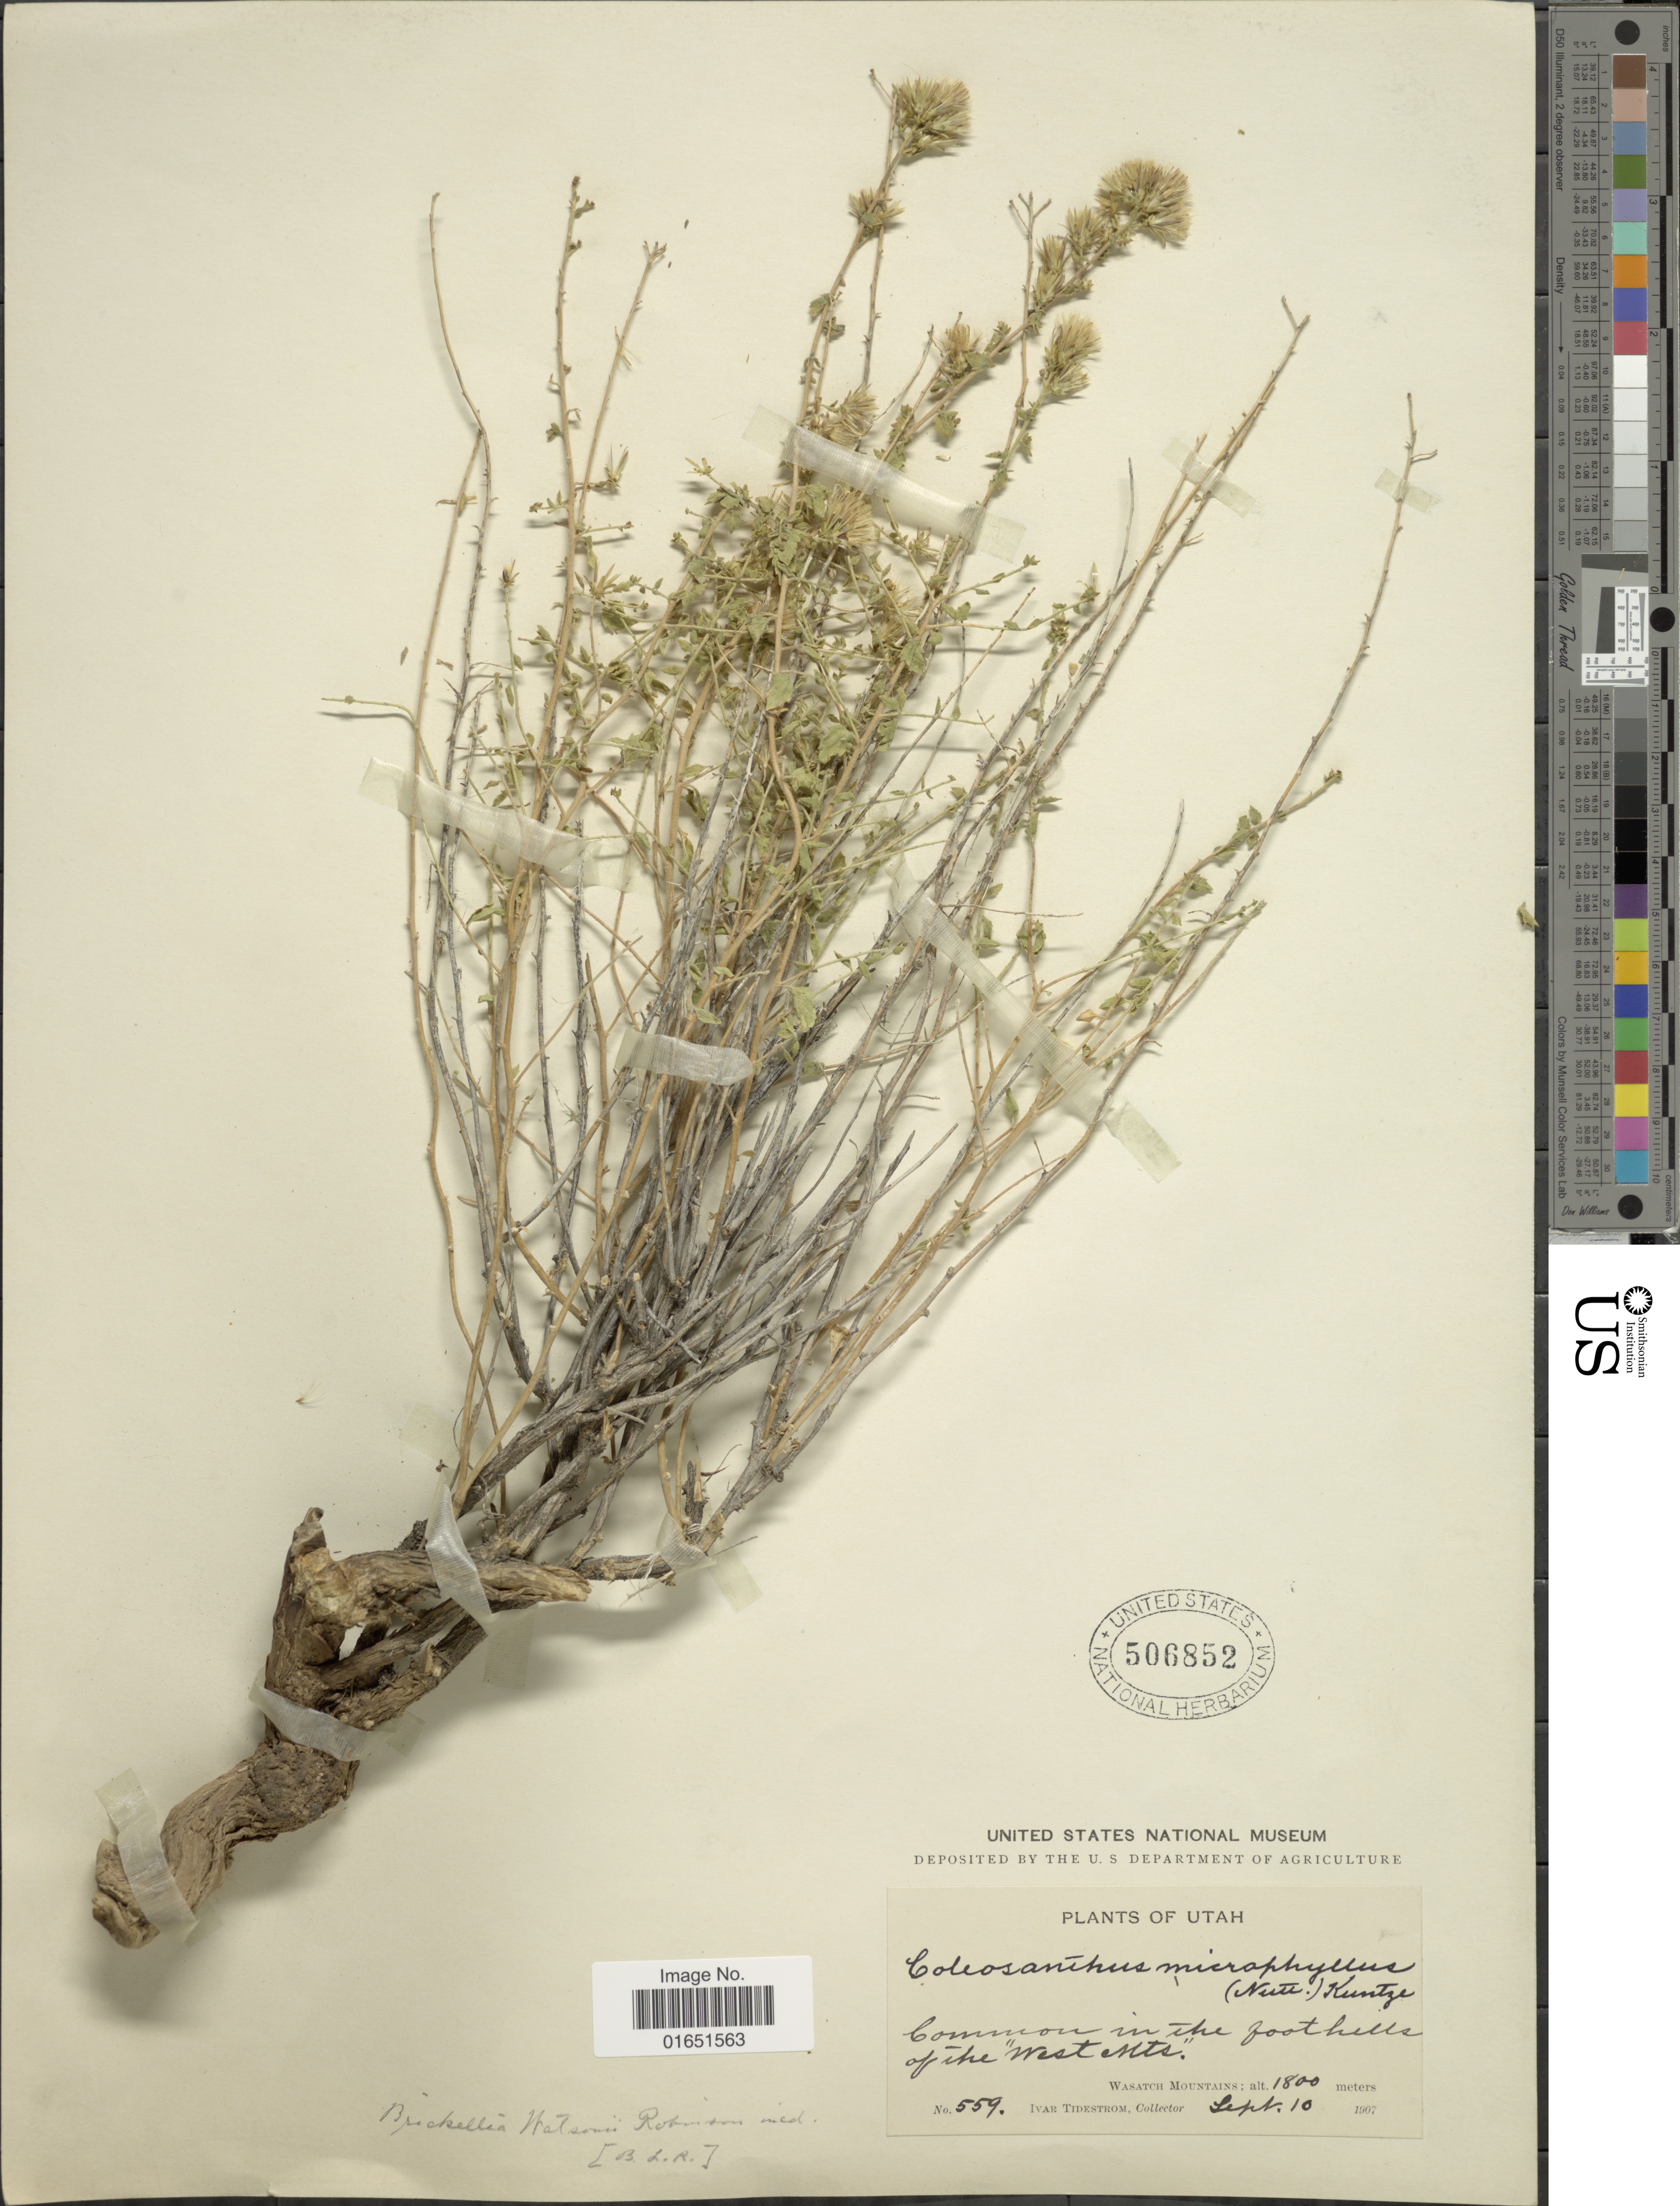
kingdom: Plantae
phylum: Tracheophyta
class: Magnoliopsida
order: Asterales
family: Asteraceae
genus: Brickellia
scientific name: Brickellia watsonii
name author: B.L. Rob.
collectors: I. F. Tidestrom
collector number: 559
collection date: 1907-09-10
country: United States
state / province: Utah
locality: Common in the foothills of the 'West Mts', Wasatch Mountains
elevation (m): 1800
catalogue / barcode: US 506852